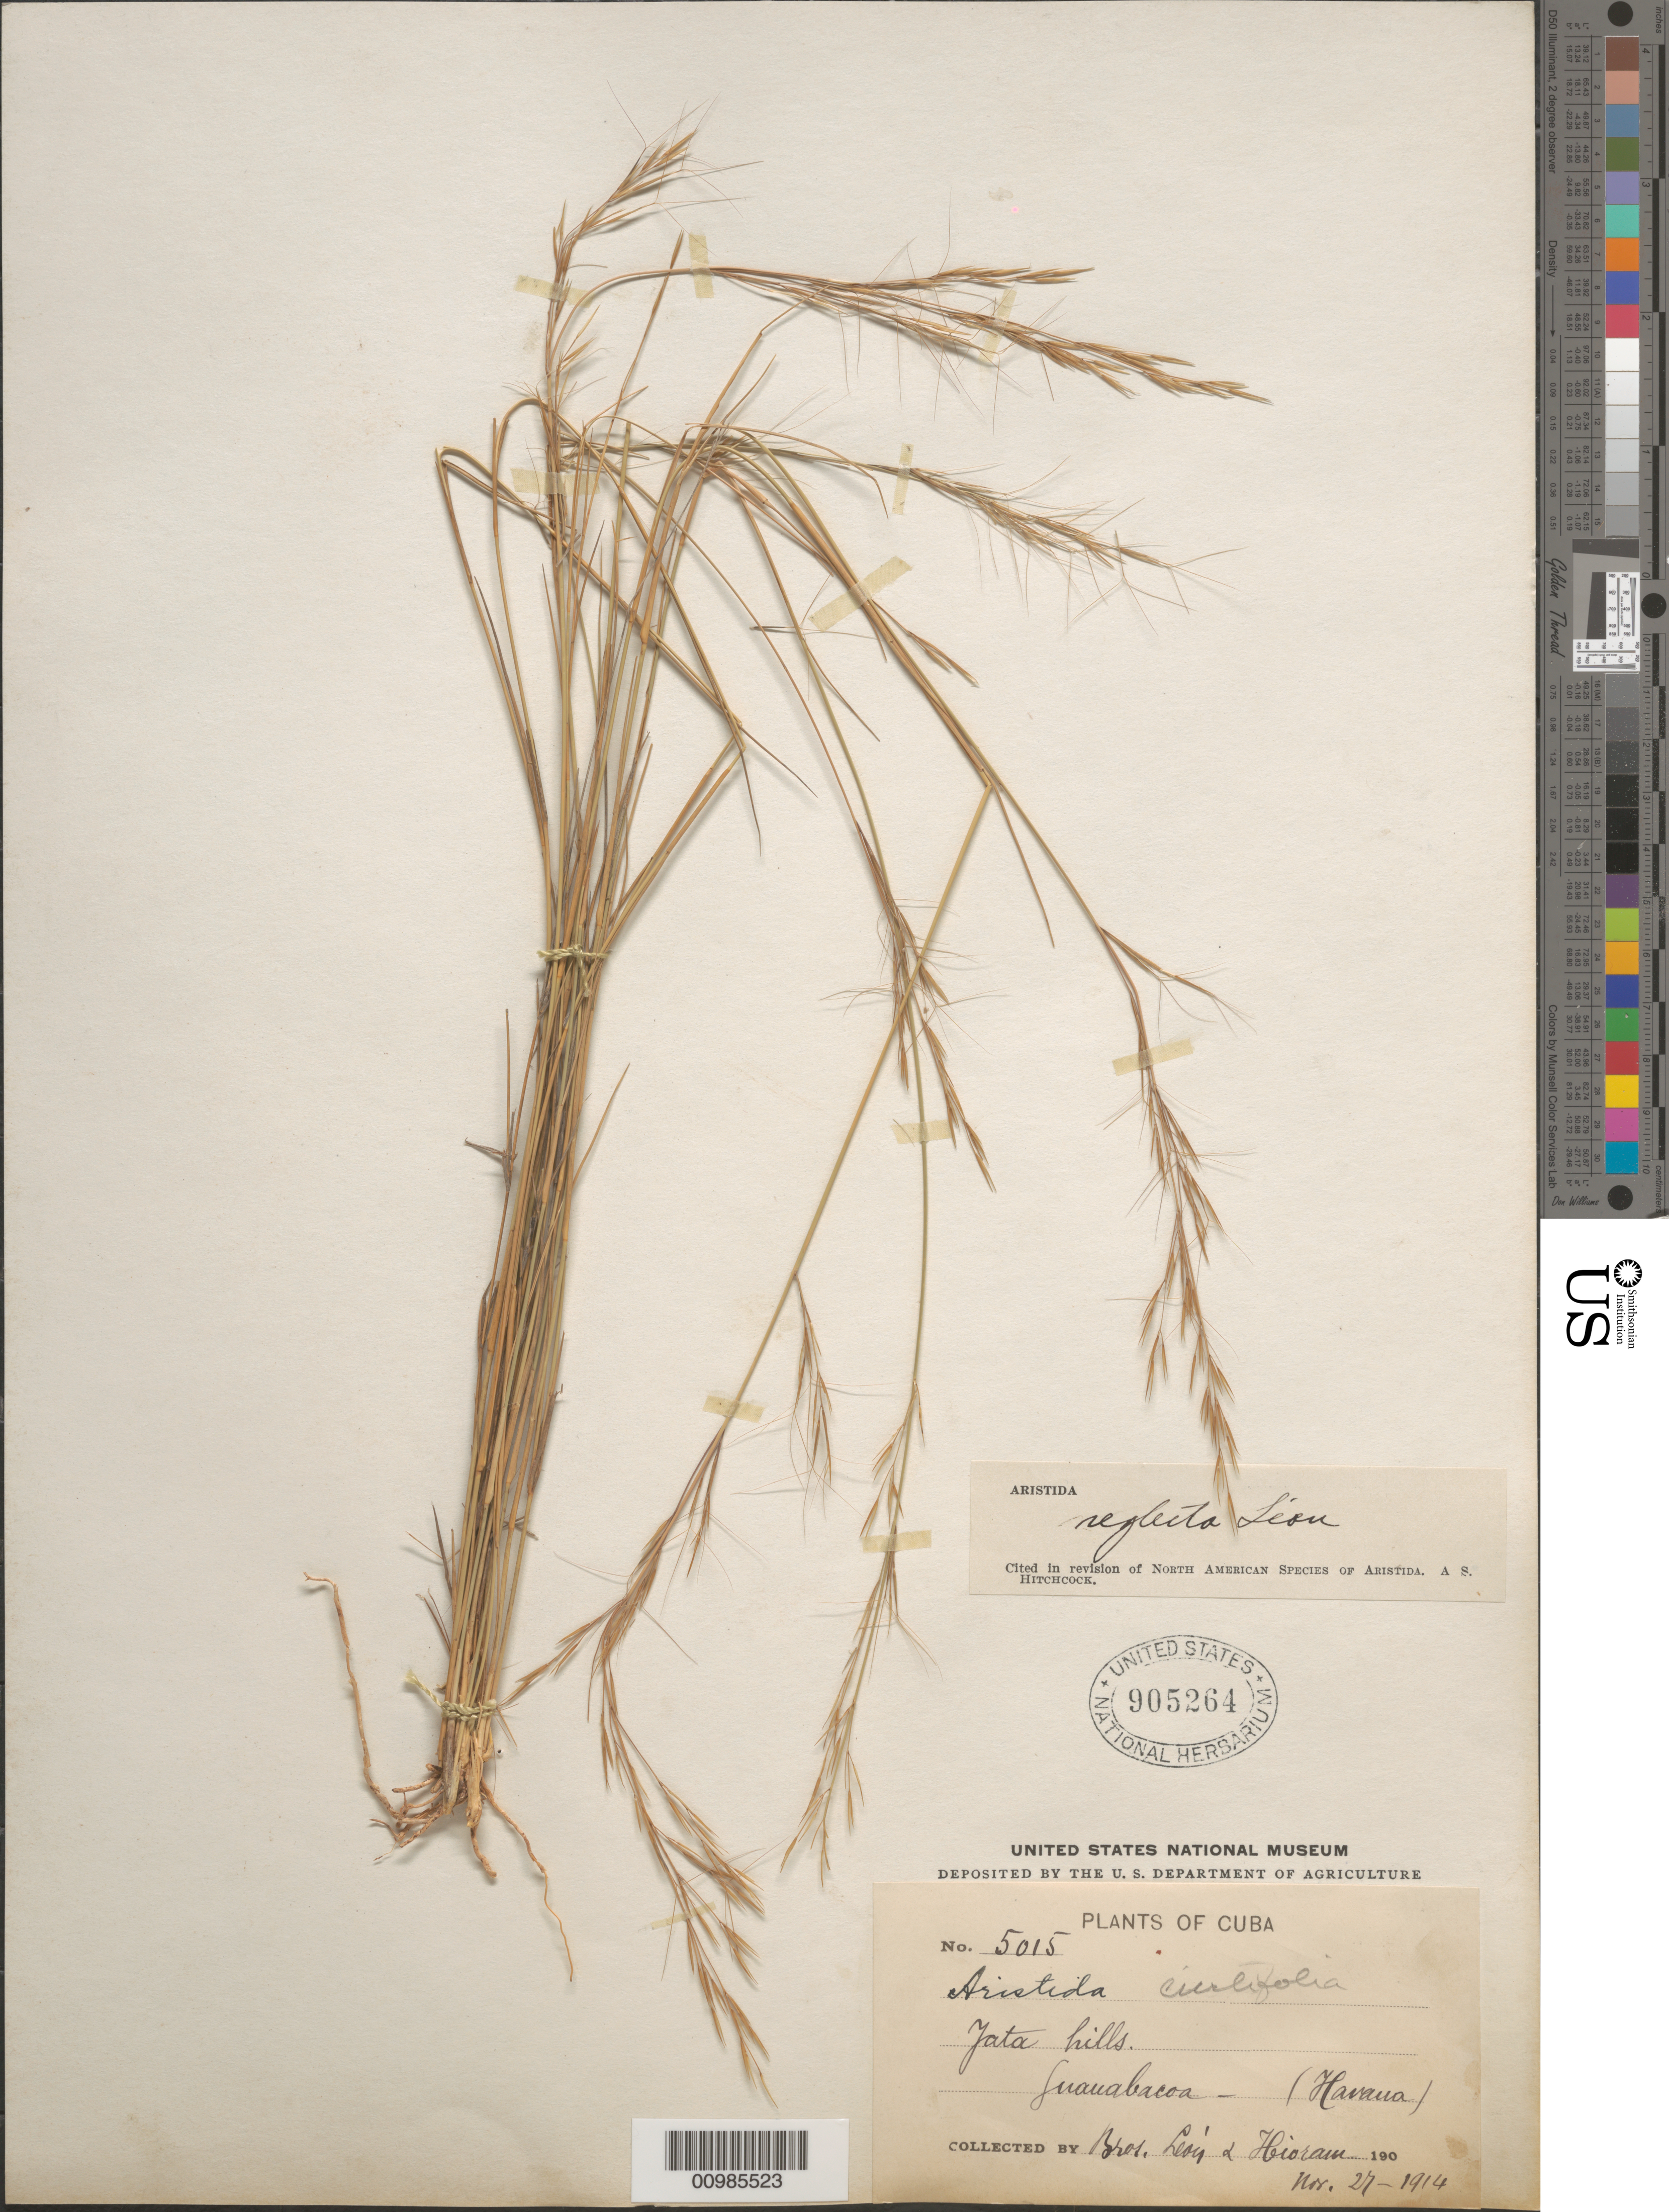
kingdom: Plantae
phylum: Tracheophyta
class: Liliopsida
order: Poales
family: Poaceae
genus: Aristida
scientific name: Aristida neglecta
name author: León ex Hitchc.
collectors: Bro. León & Bro. Hioram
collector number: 5015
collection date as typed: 27 Nov 1914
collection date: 1914-11-27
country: Cuba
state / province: La Habana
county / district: Municipio Guanabacoa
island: Cuba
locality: Jata Hills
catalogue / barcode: US 905264